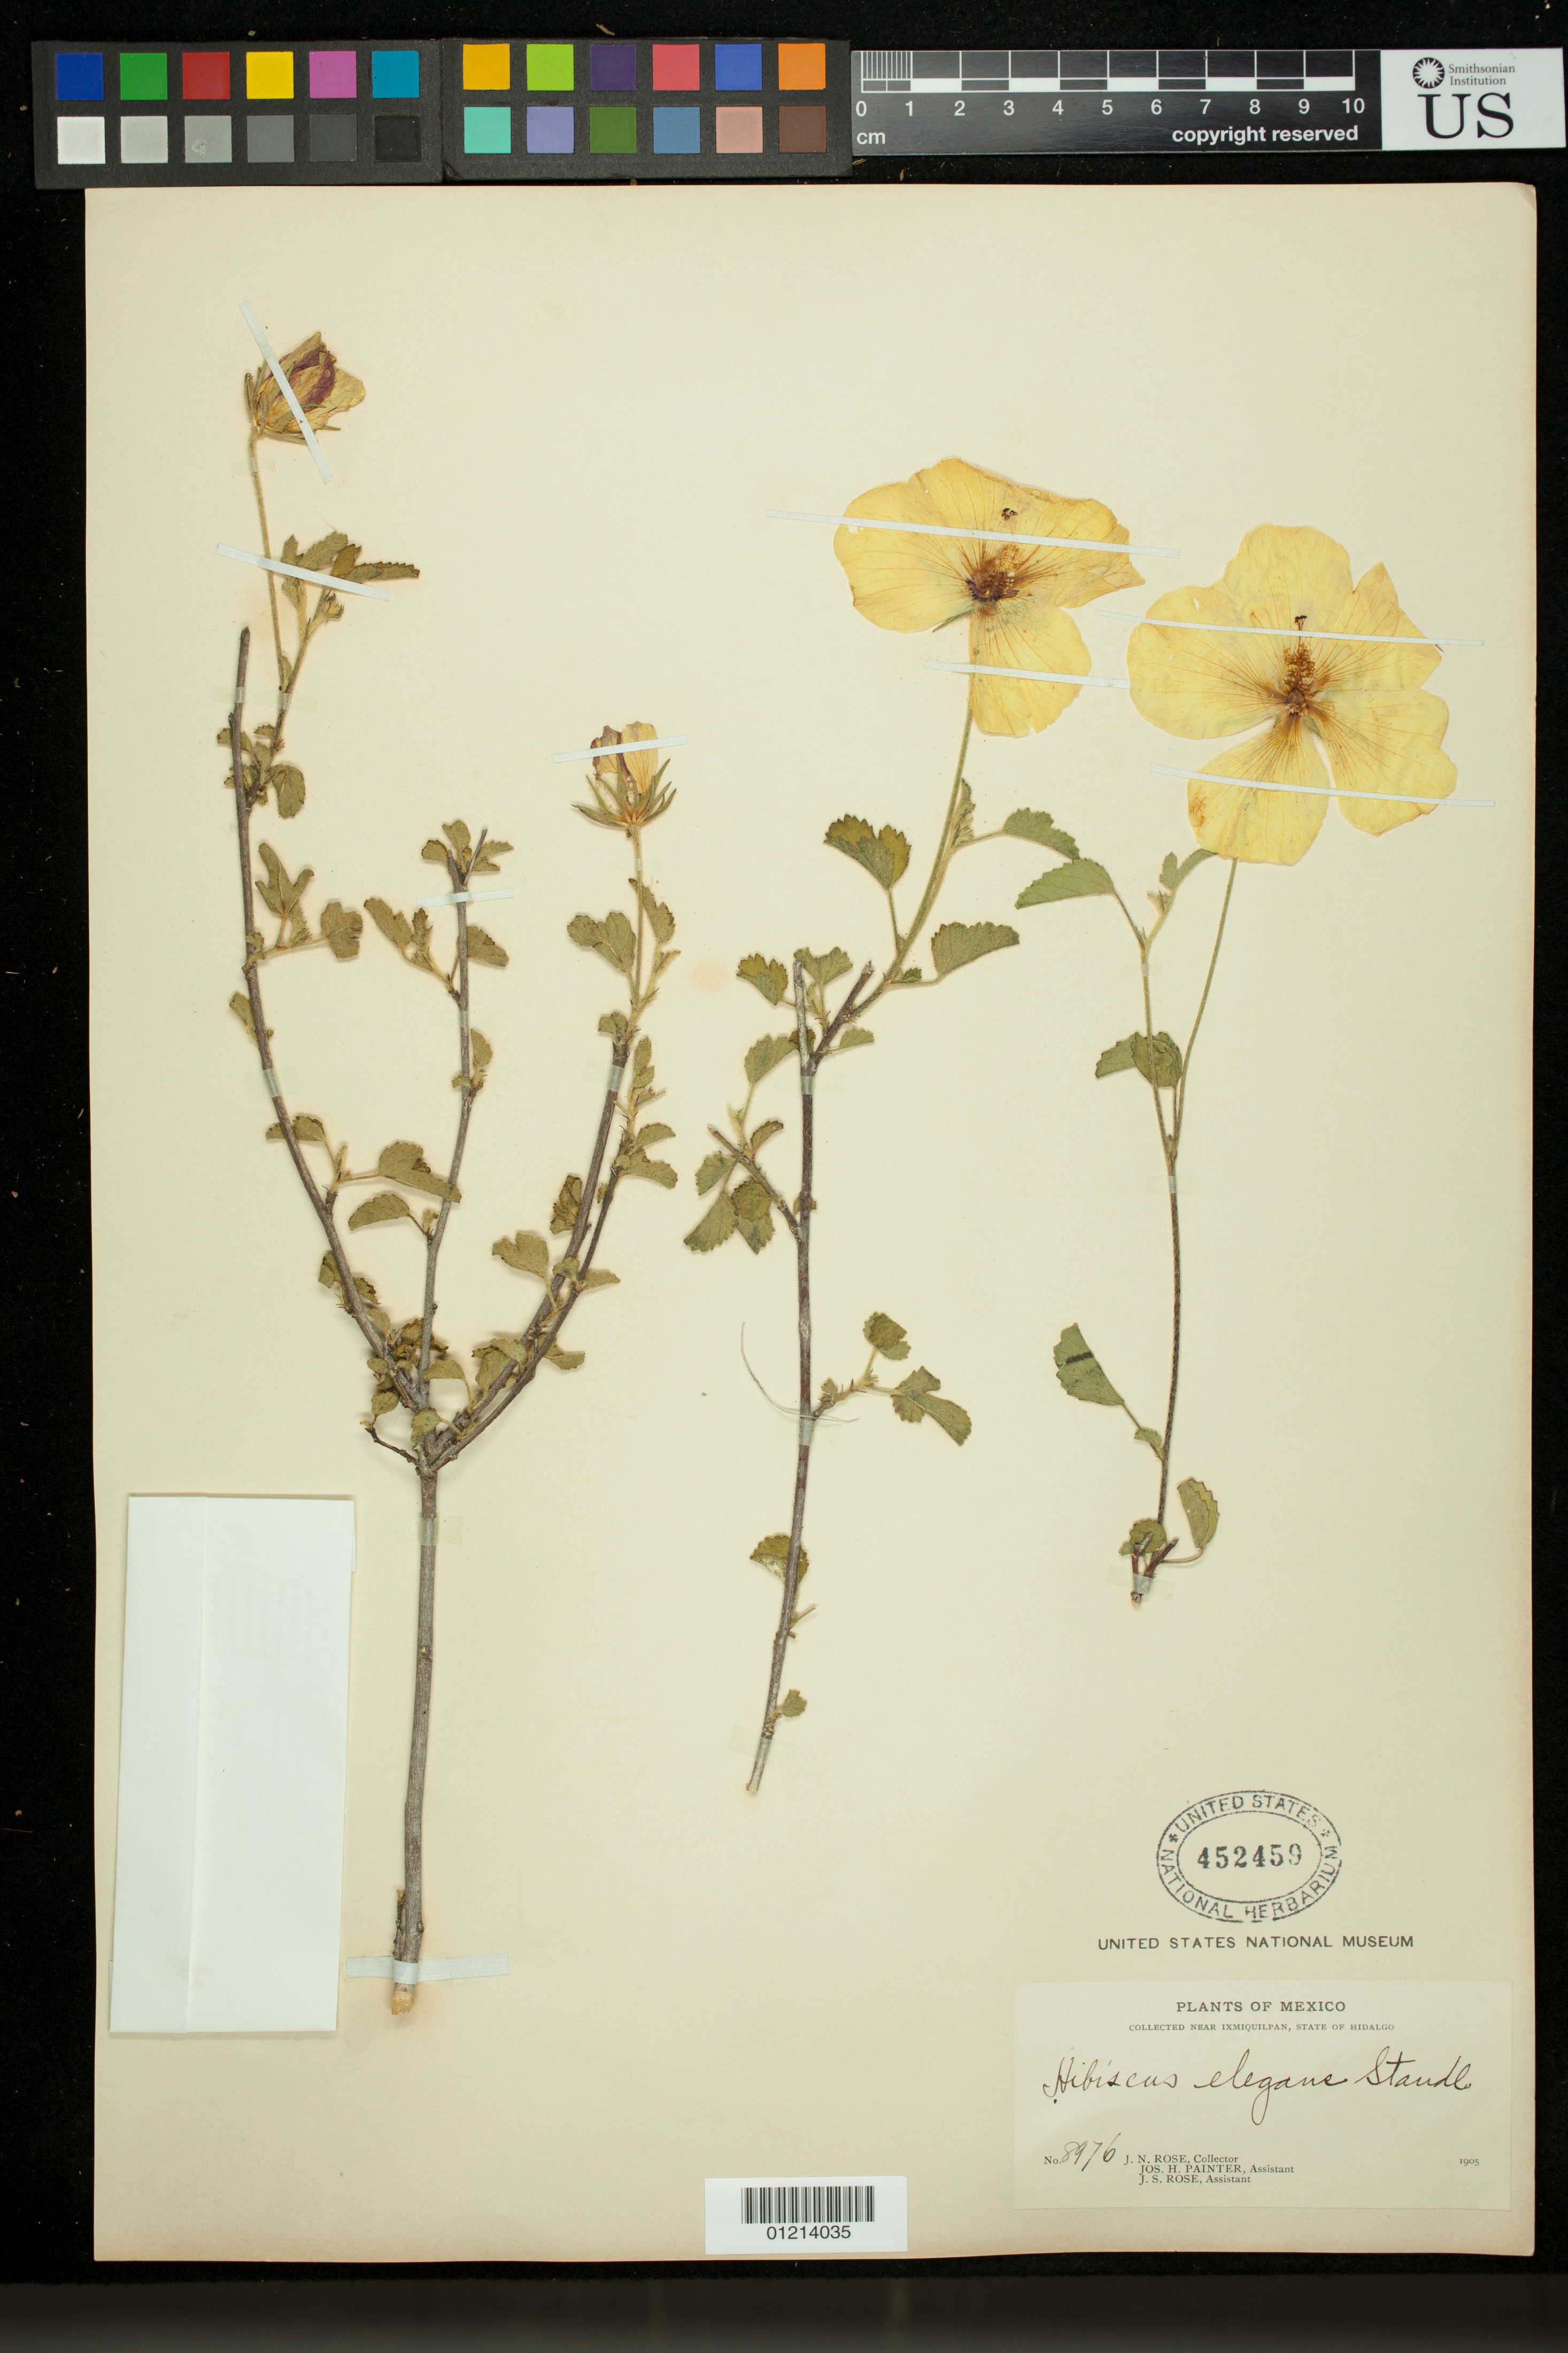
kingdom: Plantae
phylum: Tracheophyta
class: Magnoliopsida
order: Malvales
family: Malvaceae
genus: Hibiscus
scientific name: Hibiscus elegans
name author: Standl.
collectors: J. N. Rose, J. H. Painter & J. S. Rose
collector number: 8976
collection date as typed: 1905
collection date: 1905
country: Mexico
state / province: Hidalgo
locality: Collected near Ixmiquilpan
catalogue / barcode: US 452459